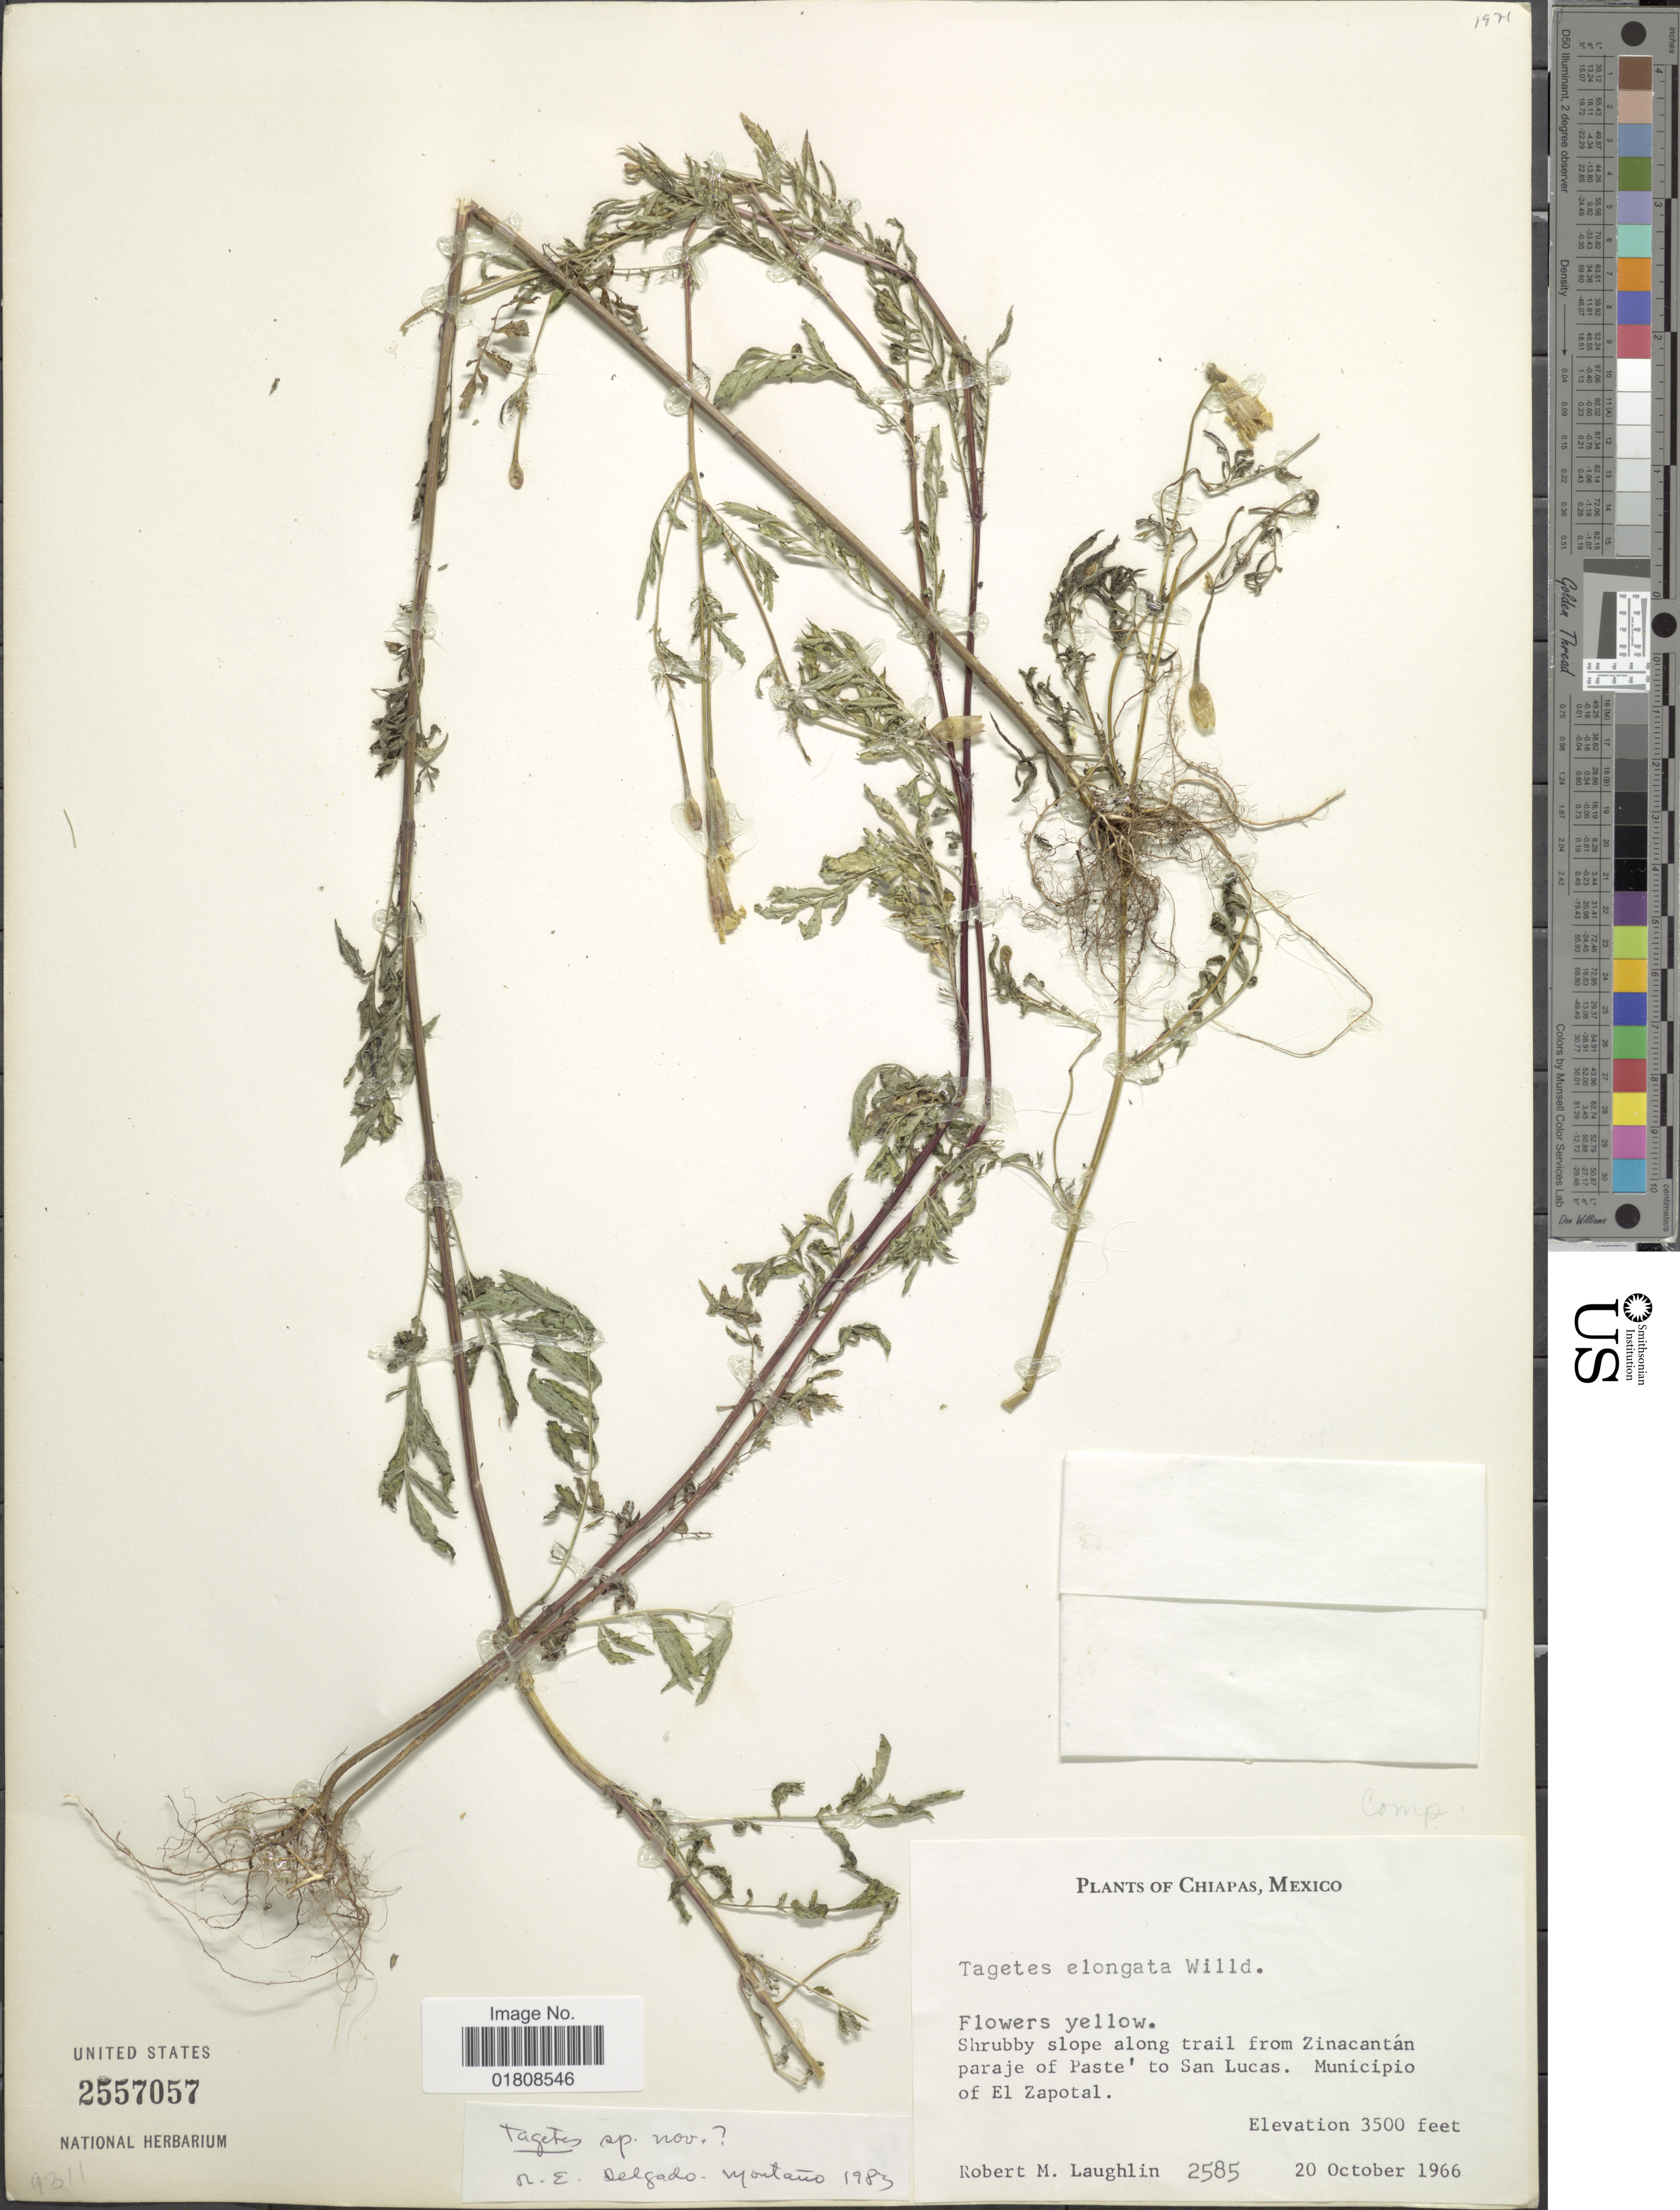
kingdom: Plantae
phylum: Tracheophyta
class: Magnoliopsida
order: Asterales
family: Asteraceae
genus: Tagetes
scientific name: Tagetes sp.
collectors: R. M. Laughlin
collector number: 2585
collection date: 1966-10-20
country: Mexico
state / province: Chiapas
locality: Along trail from Zinacantan paraje of Paste' to San Lucas, Municipio of El Zapotal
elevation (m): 1067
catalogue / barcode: US 2557057